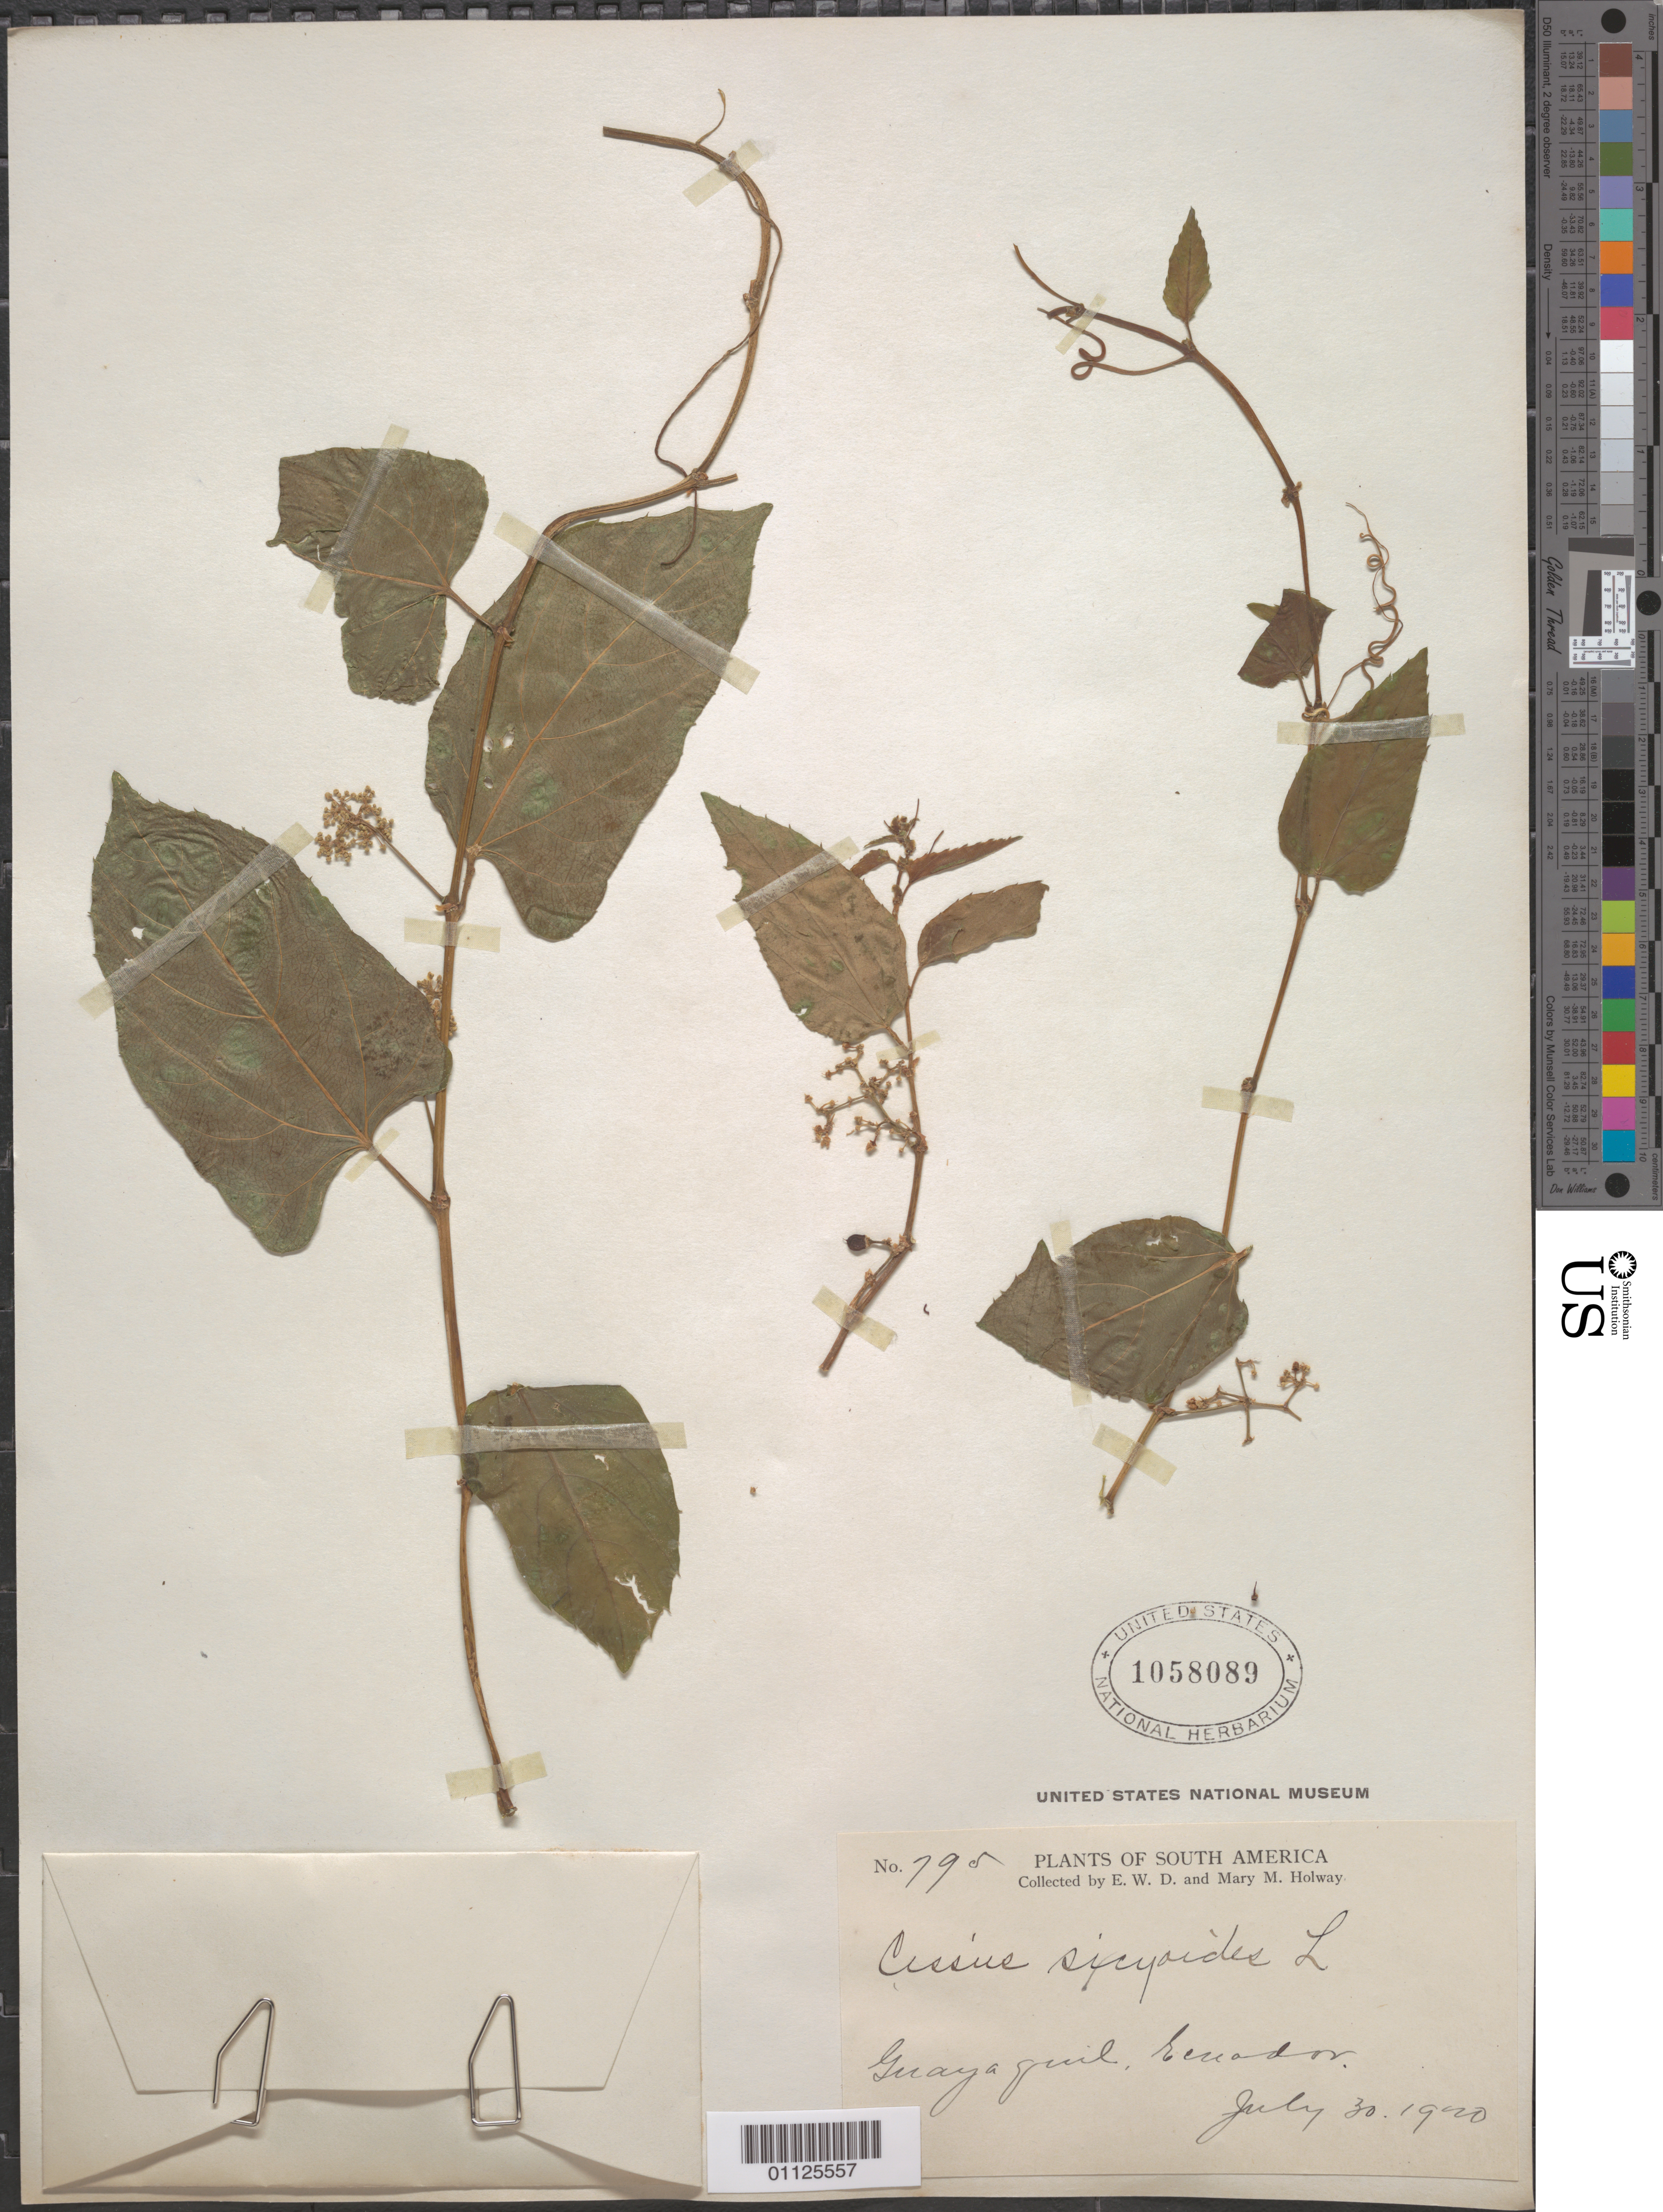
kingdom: Plantae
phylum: Tracheophyta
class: Magnoliopsida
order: Vitales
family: Vitaceae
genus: Cissus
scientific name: Cissus verticillata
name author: (L.) Nicolson & C.E. Jarvis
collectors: E. W. D. Holway & M. M. Holway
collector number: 79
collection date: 1920-07-30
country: Ecuador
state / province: Guayas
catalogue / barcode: US 1058089